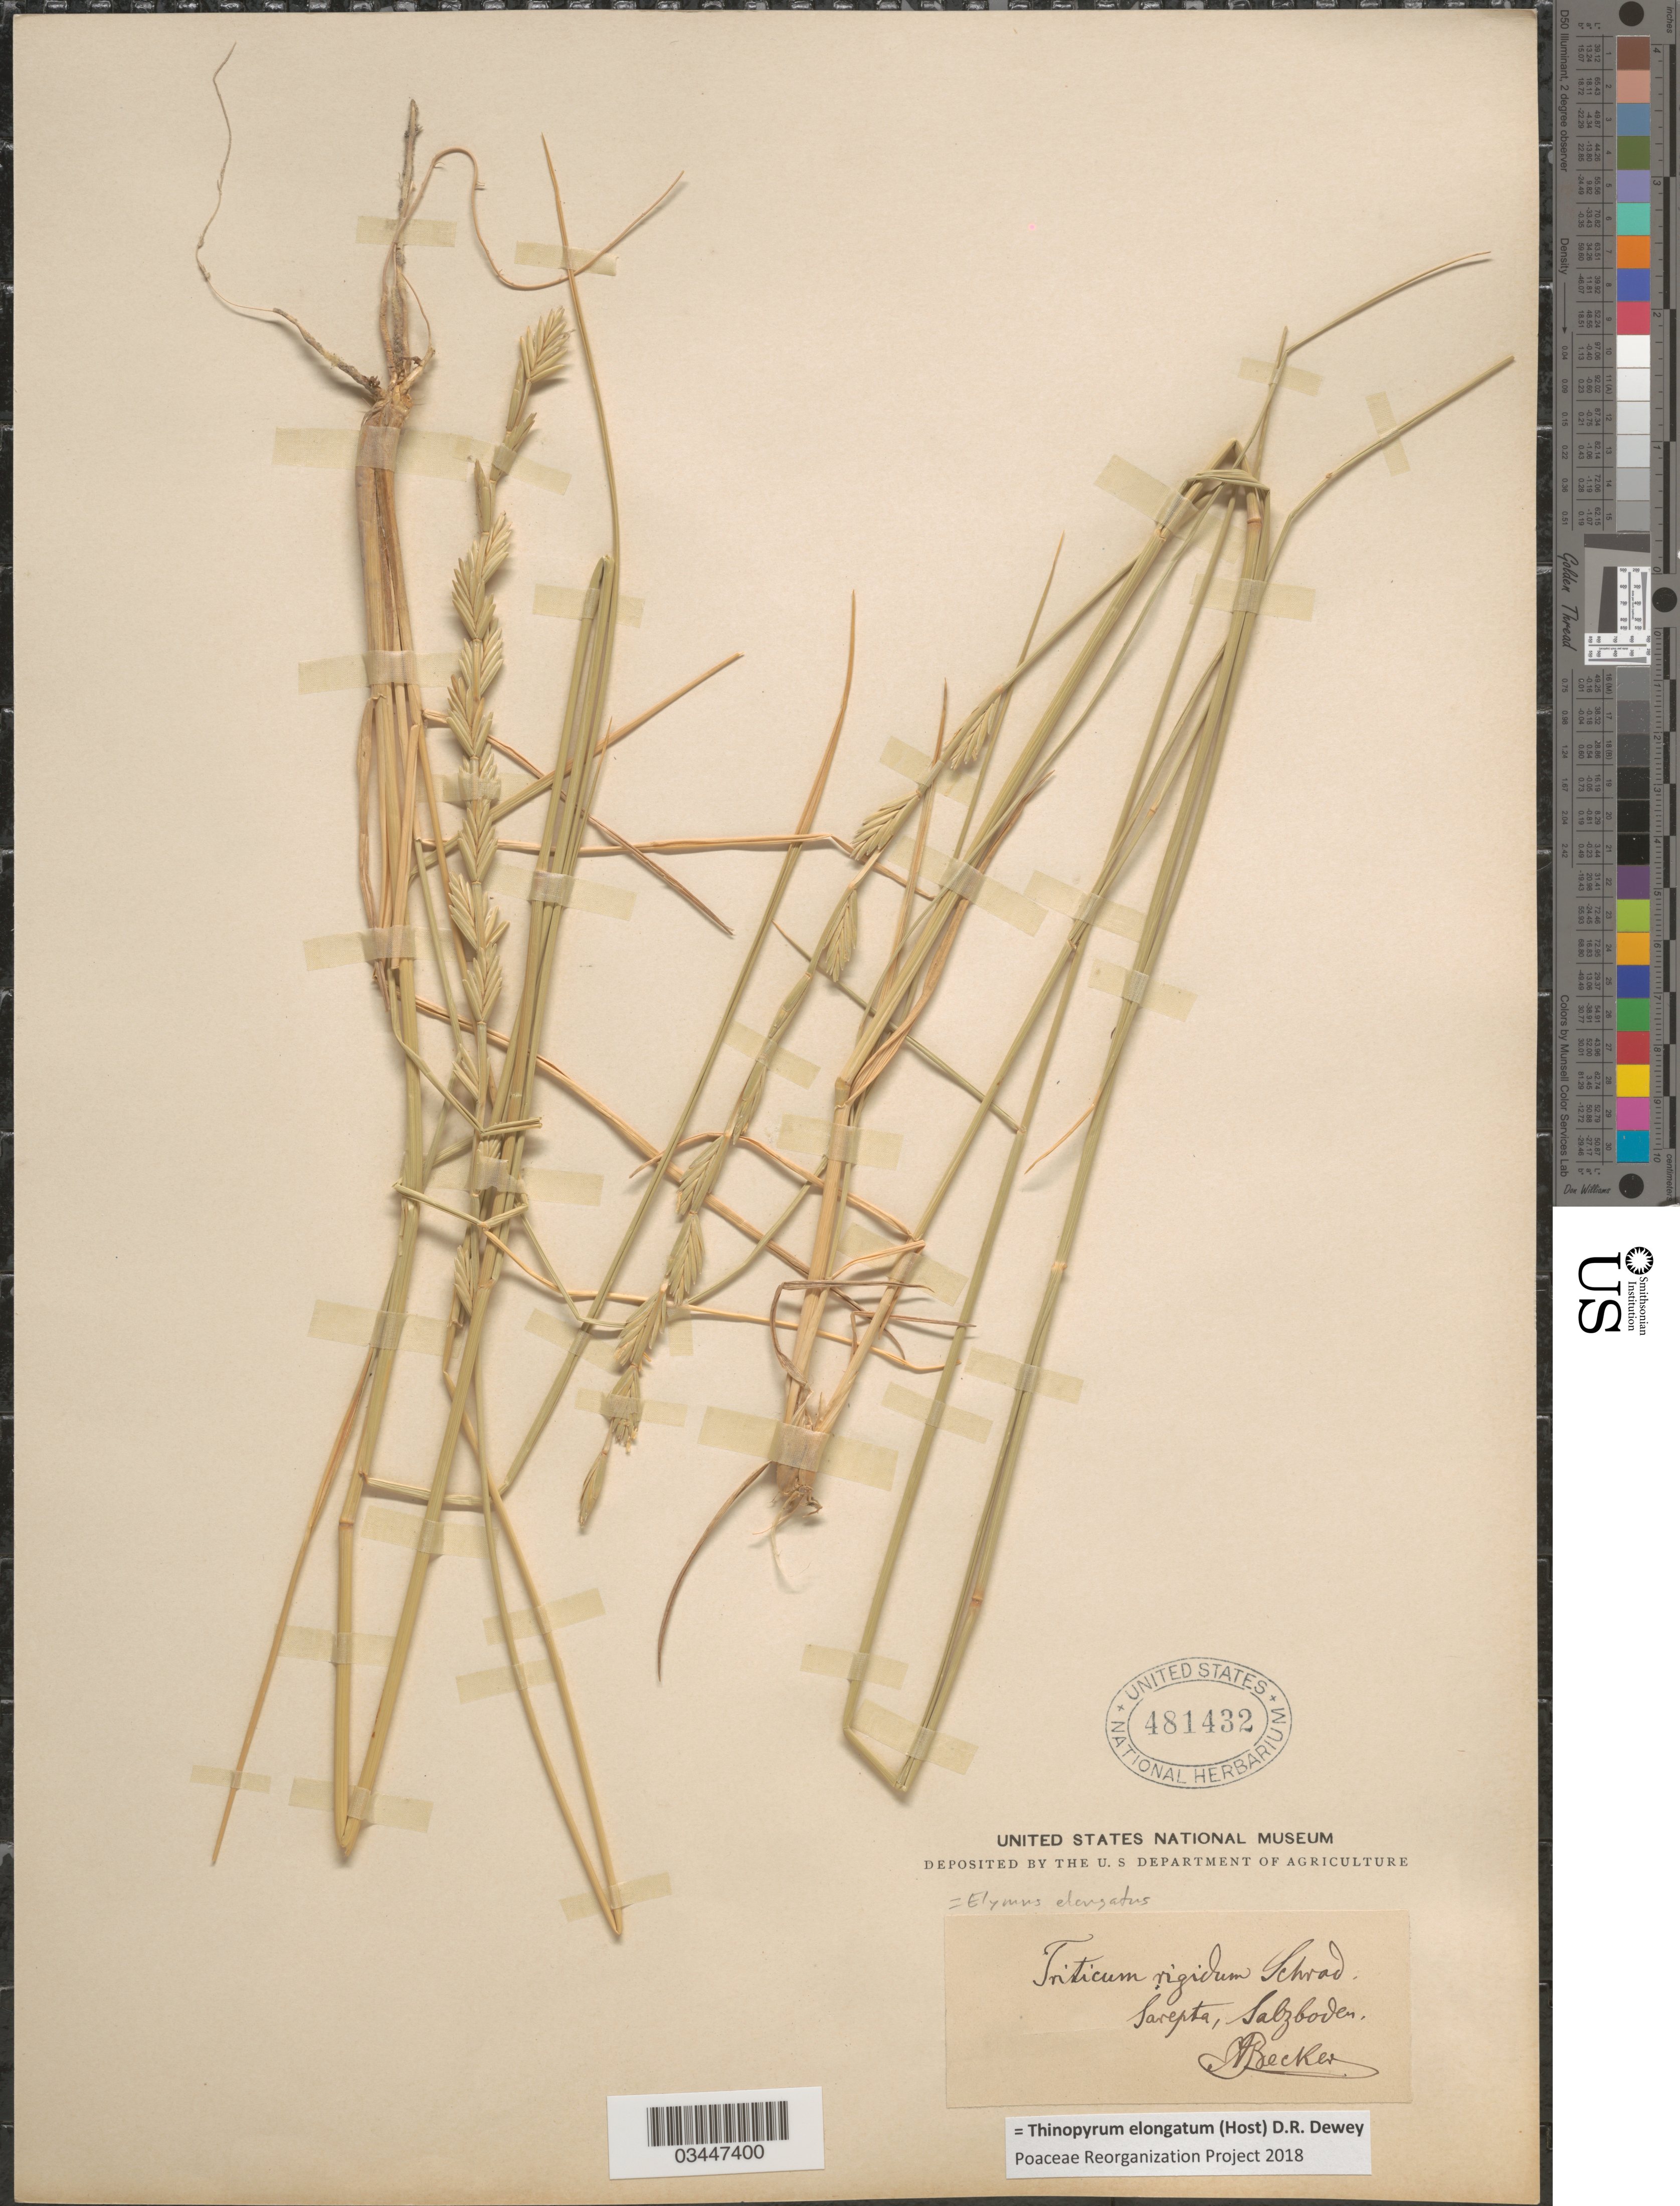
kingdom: Plantae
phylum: Tracheophyta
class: Liliopsida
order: Poales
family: Poaceae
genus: Thinopyrum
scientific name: Thinopyrum elongatum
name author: (Host) Barkworth & Dewey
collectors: A. Becker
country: Russian Federation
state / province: Volgograd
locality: Sarepta. Salzboden.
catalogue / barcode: US 481432